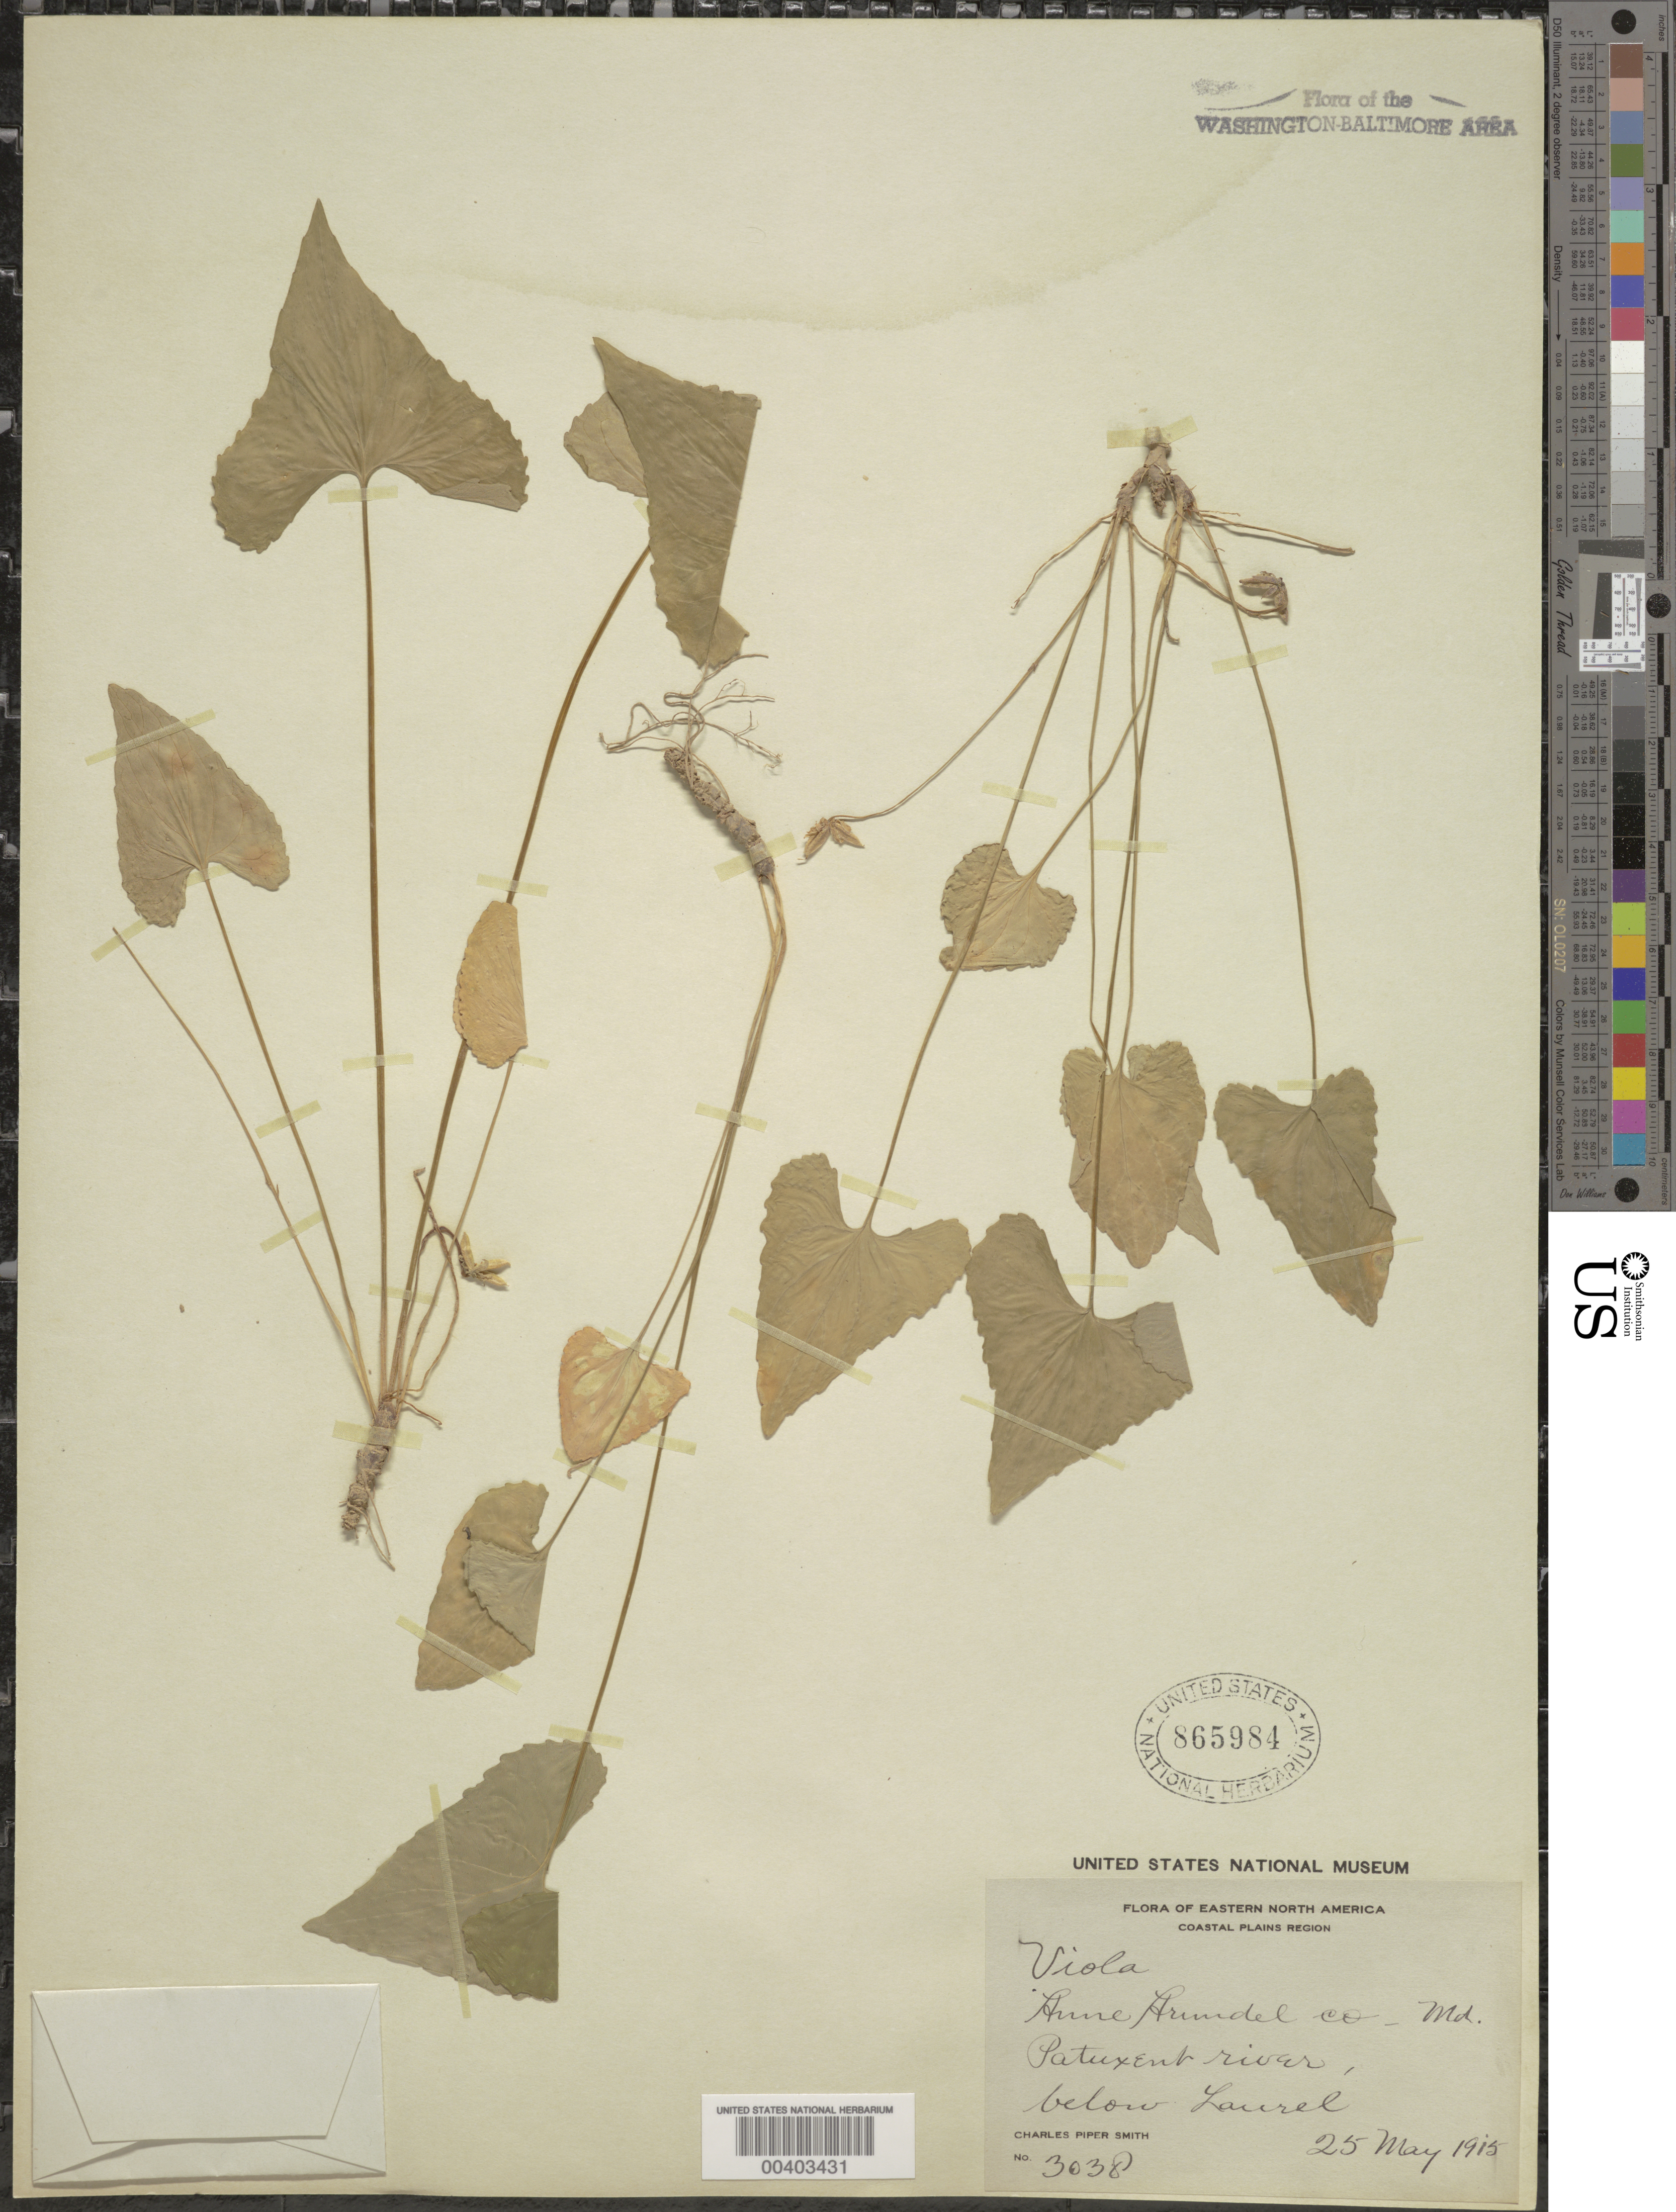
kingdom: Plantae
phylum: Tracheophyta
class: Magnoliopsida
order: Malpighiales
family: Violaceae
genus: Viola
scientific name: Viola sororia var. affinis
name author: (LeConte) McKinney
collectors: C. P. Smith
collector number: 3038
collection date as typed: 25 May 1915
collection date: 1915-05-25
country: United States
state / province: Maryland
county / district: Anne Arundel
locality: Patuxent River Laurel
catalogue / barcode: US 865984